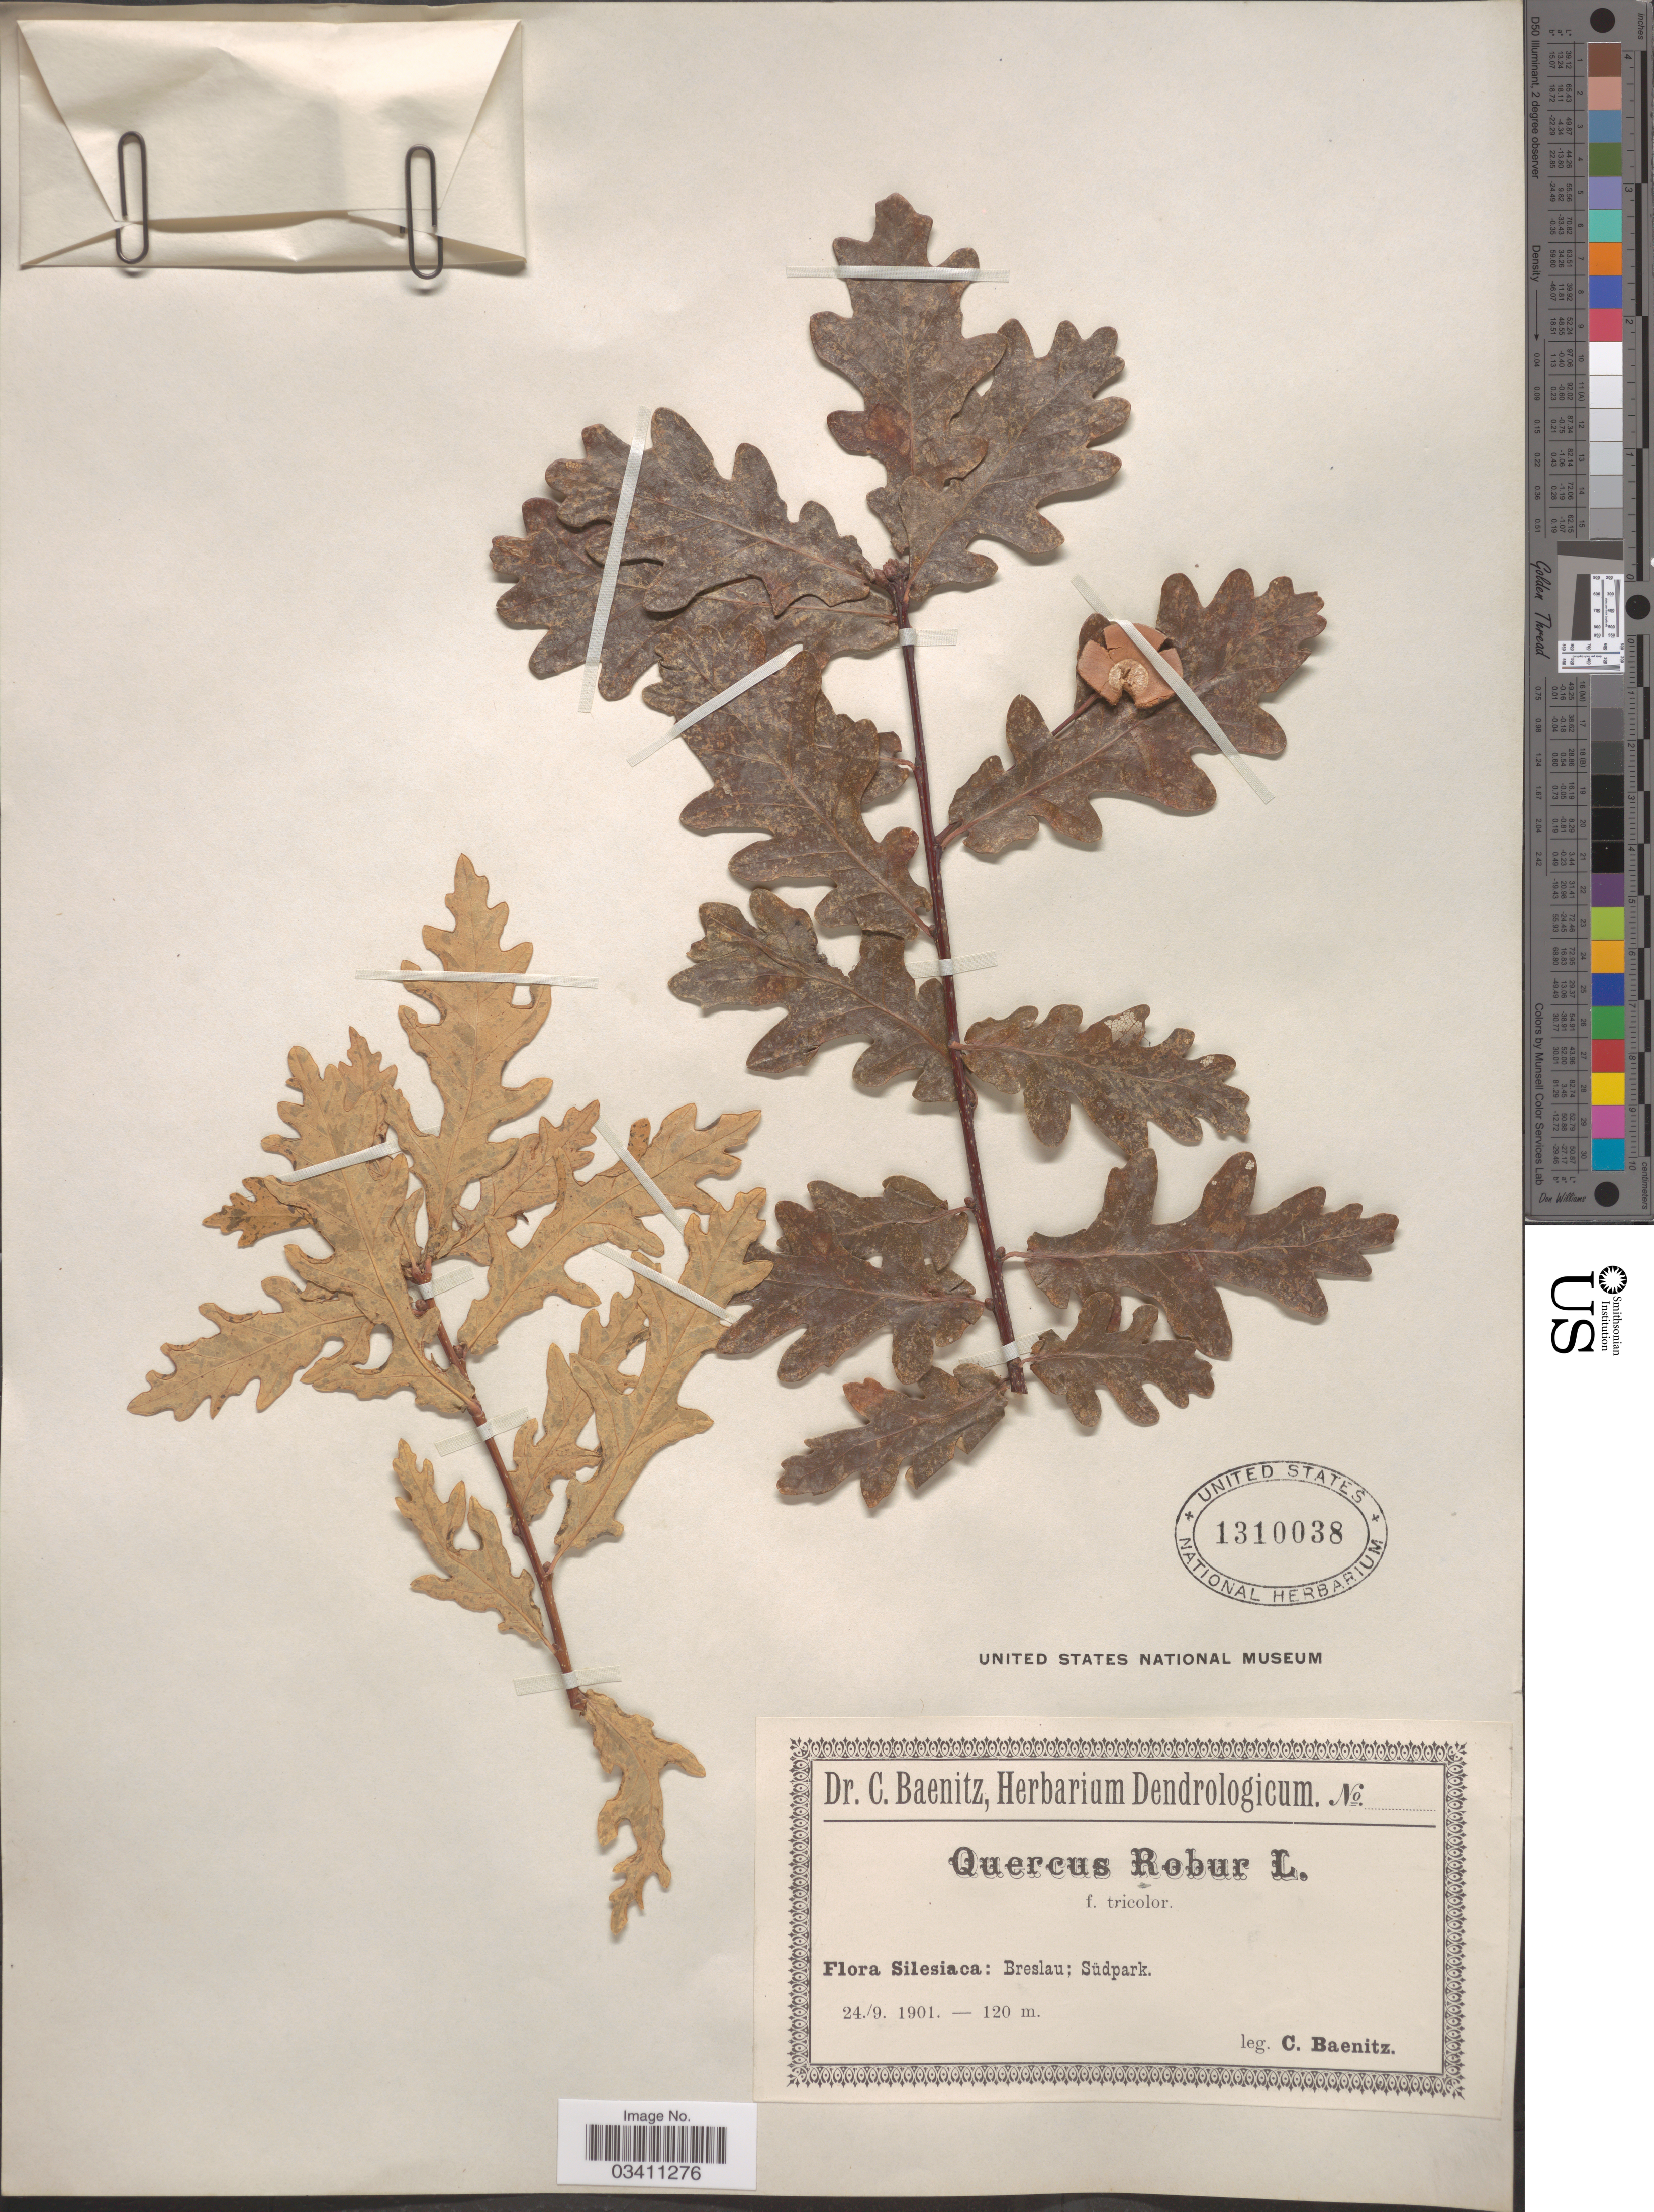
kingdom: Plantae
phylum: Tracheophyta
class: Magnoliopsida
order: Fagales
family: Fagaceae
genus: Quercus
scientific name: Quercus robur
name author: L.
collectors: C. G. Baenitz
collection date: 1901-09-24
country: Poland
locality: Silesiaca: Breslau; Südpark.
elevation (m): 120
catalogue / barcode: US 1310038